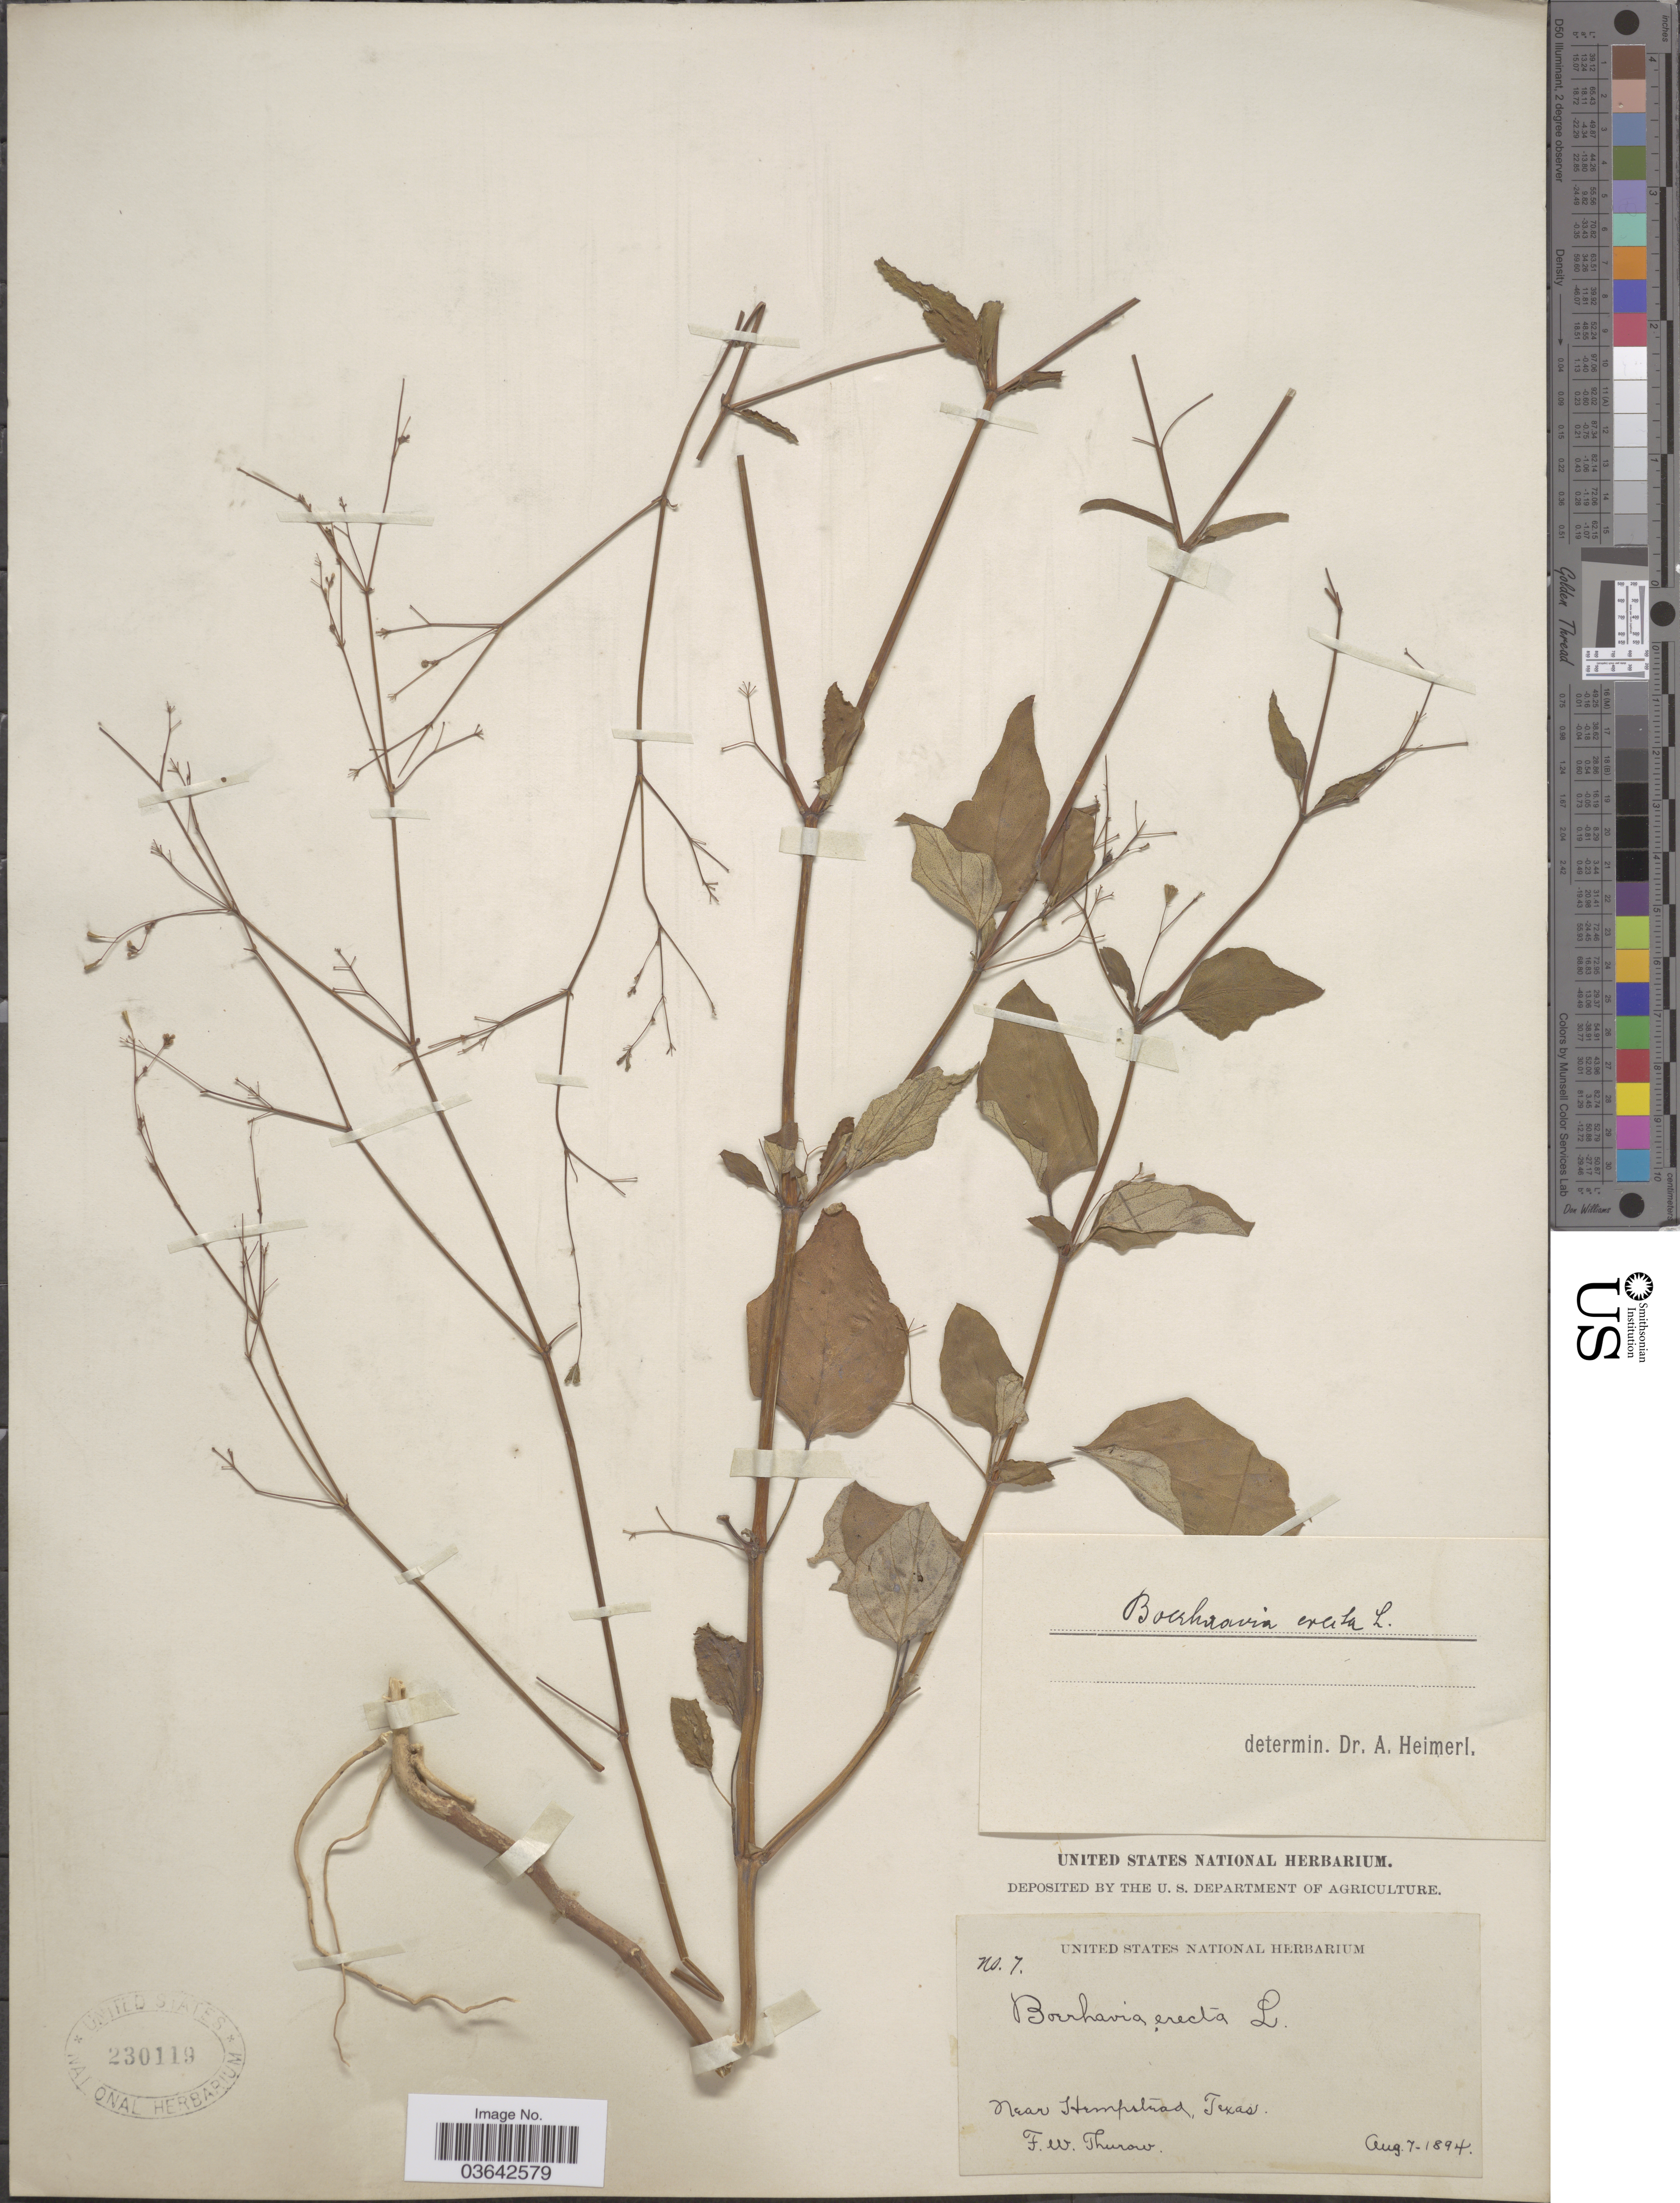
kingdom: Plantae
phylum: Tracheophyta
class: Magnoliopsida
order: Caryophyllales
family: Nyctaginaceae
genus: Boerhavia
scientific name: Boerhavia erecta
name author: L.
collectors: F. W. Thurow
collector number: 7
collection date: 1894-08-07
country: United States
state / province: Texas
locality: Near Hempstead.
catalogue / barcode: US 230119